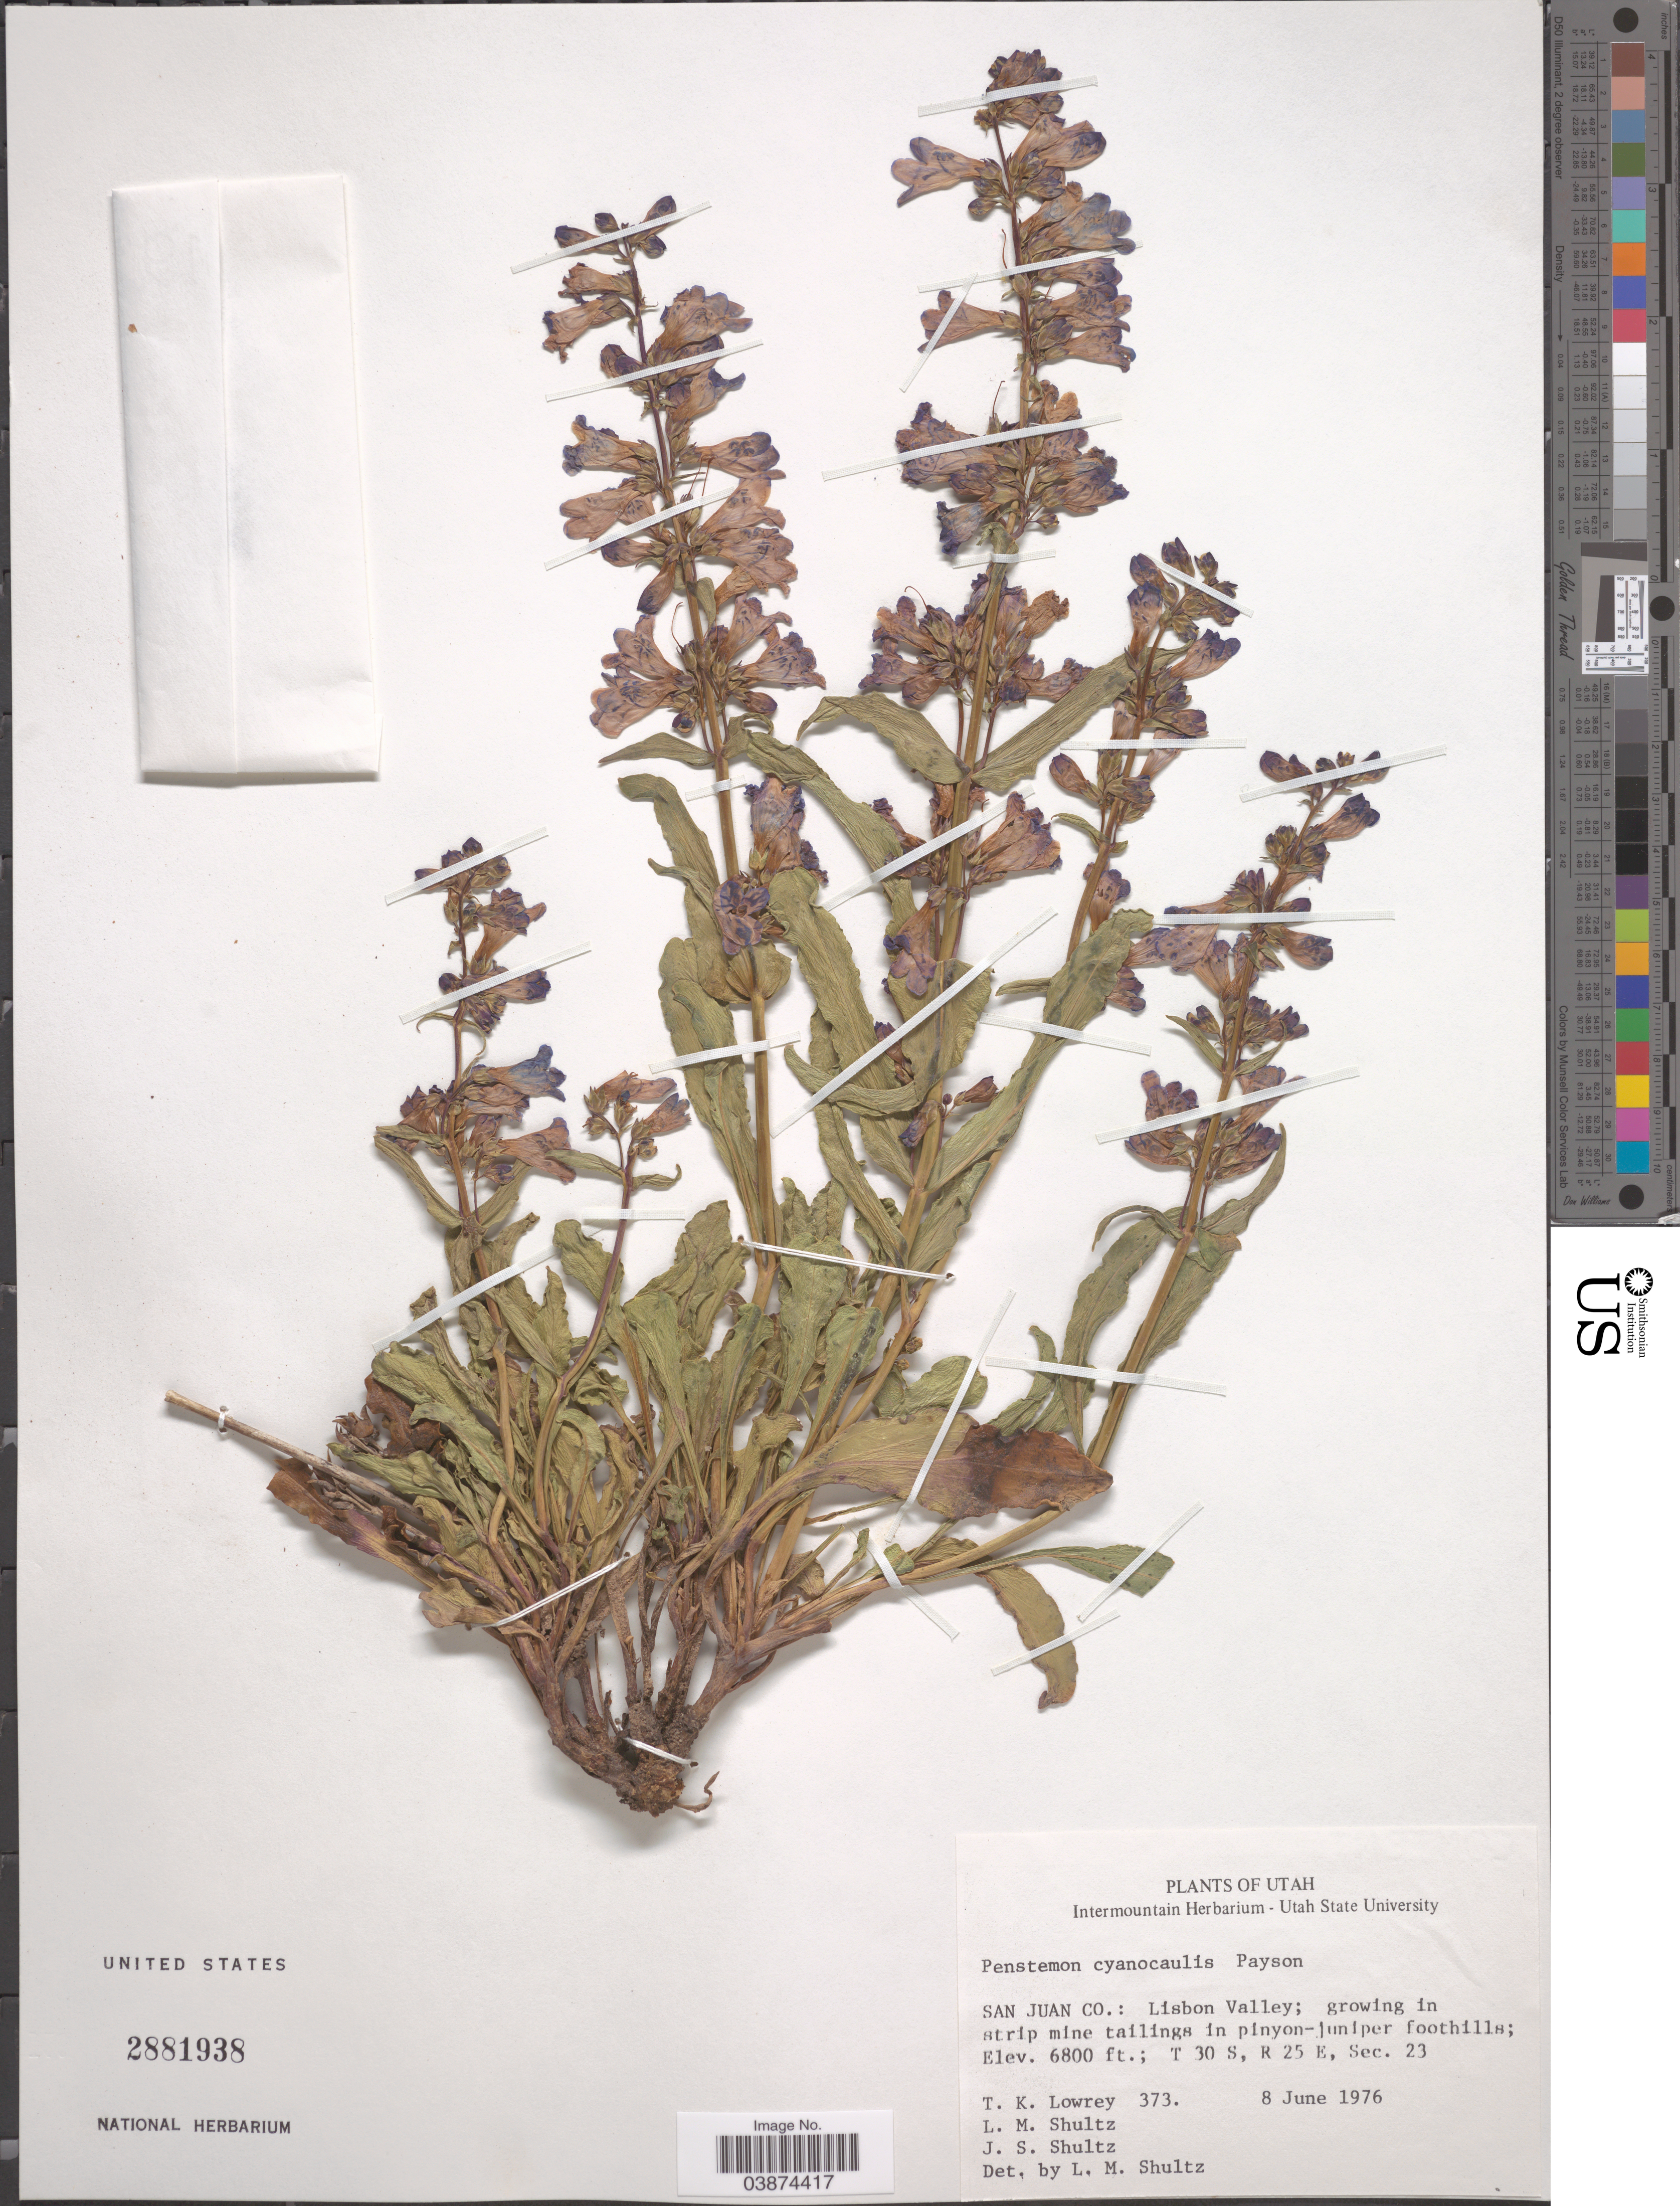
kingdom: Plantae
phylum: Tracheophyta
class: Magnoliopsida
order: Lamiales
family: Plantaginaceae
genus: Penstemon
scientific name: Penstemon cyanocaulis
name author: Payson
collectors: T. Lowrey, L. Shultz & J. Shultz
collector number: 373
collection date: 1976-06-08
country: United States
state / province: Utah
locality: San Juan Co.: Lisbon Valley. T 30 S, R 25 E, Sec. 23.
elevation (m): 2073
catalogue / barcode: US 2881938